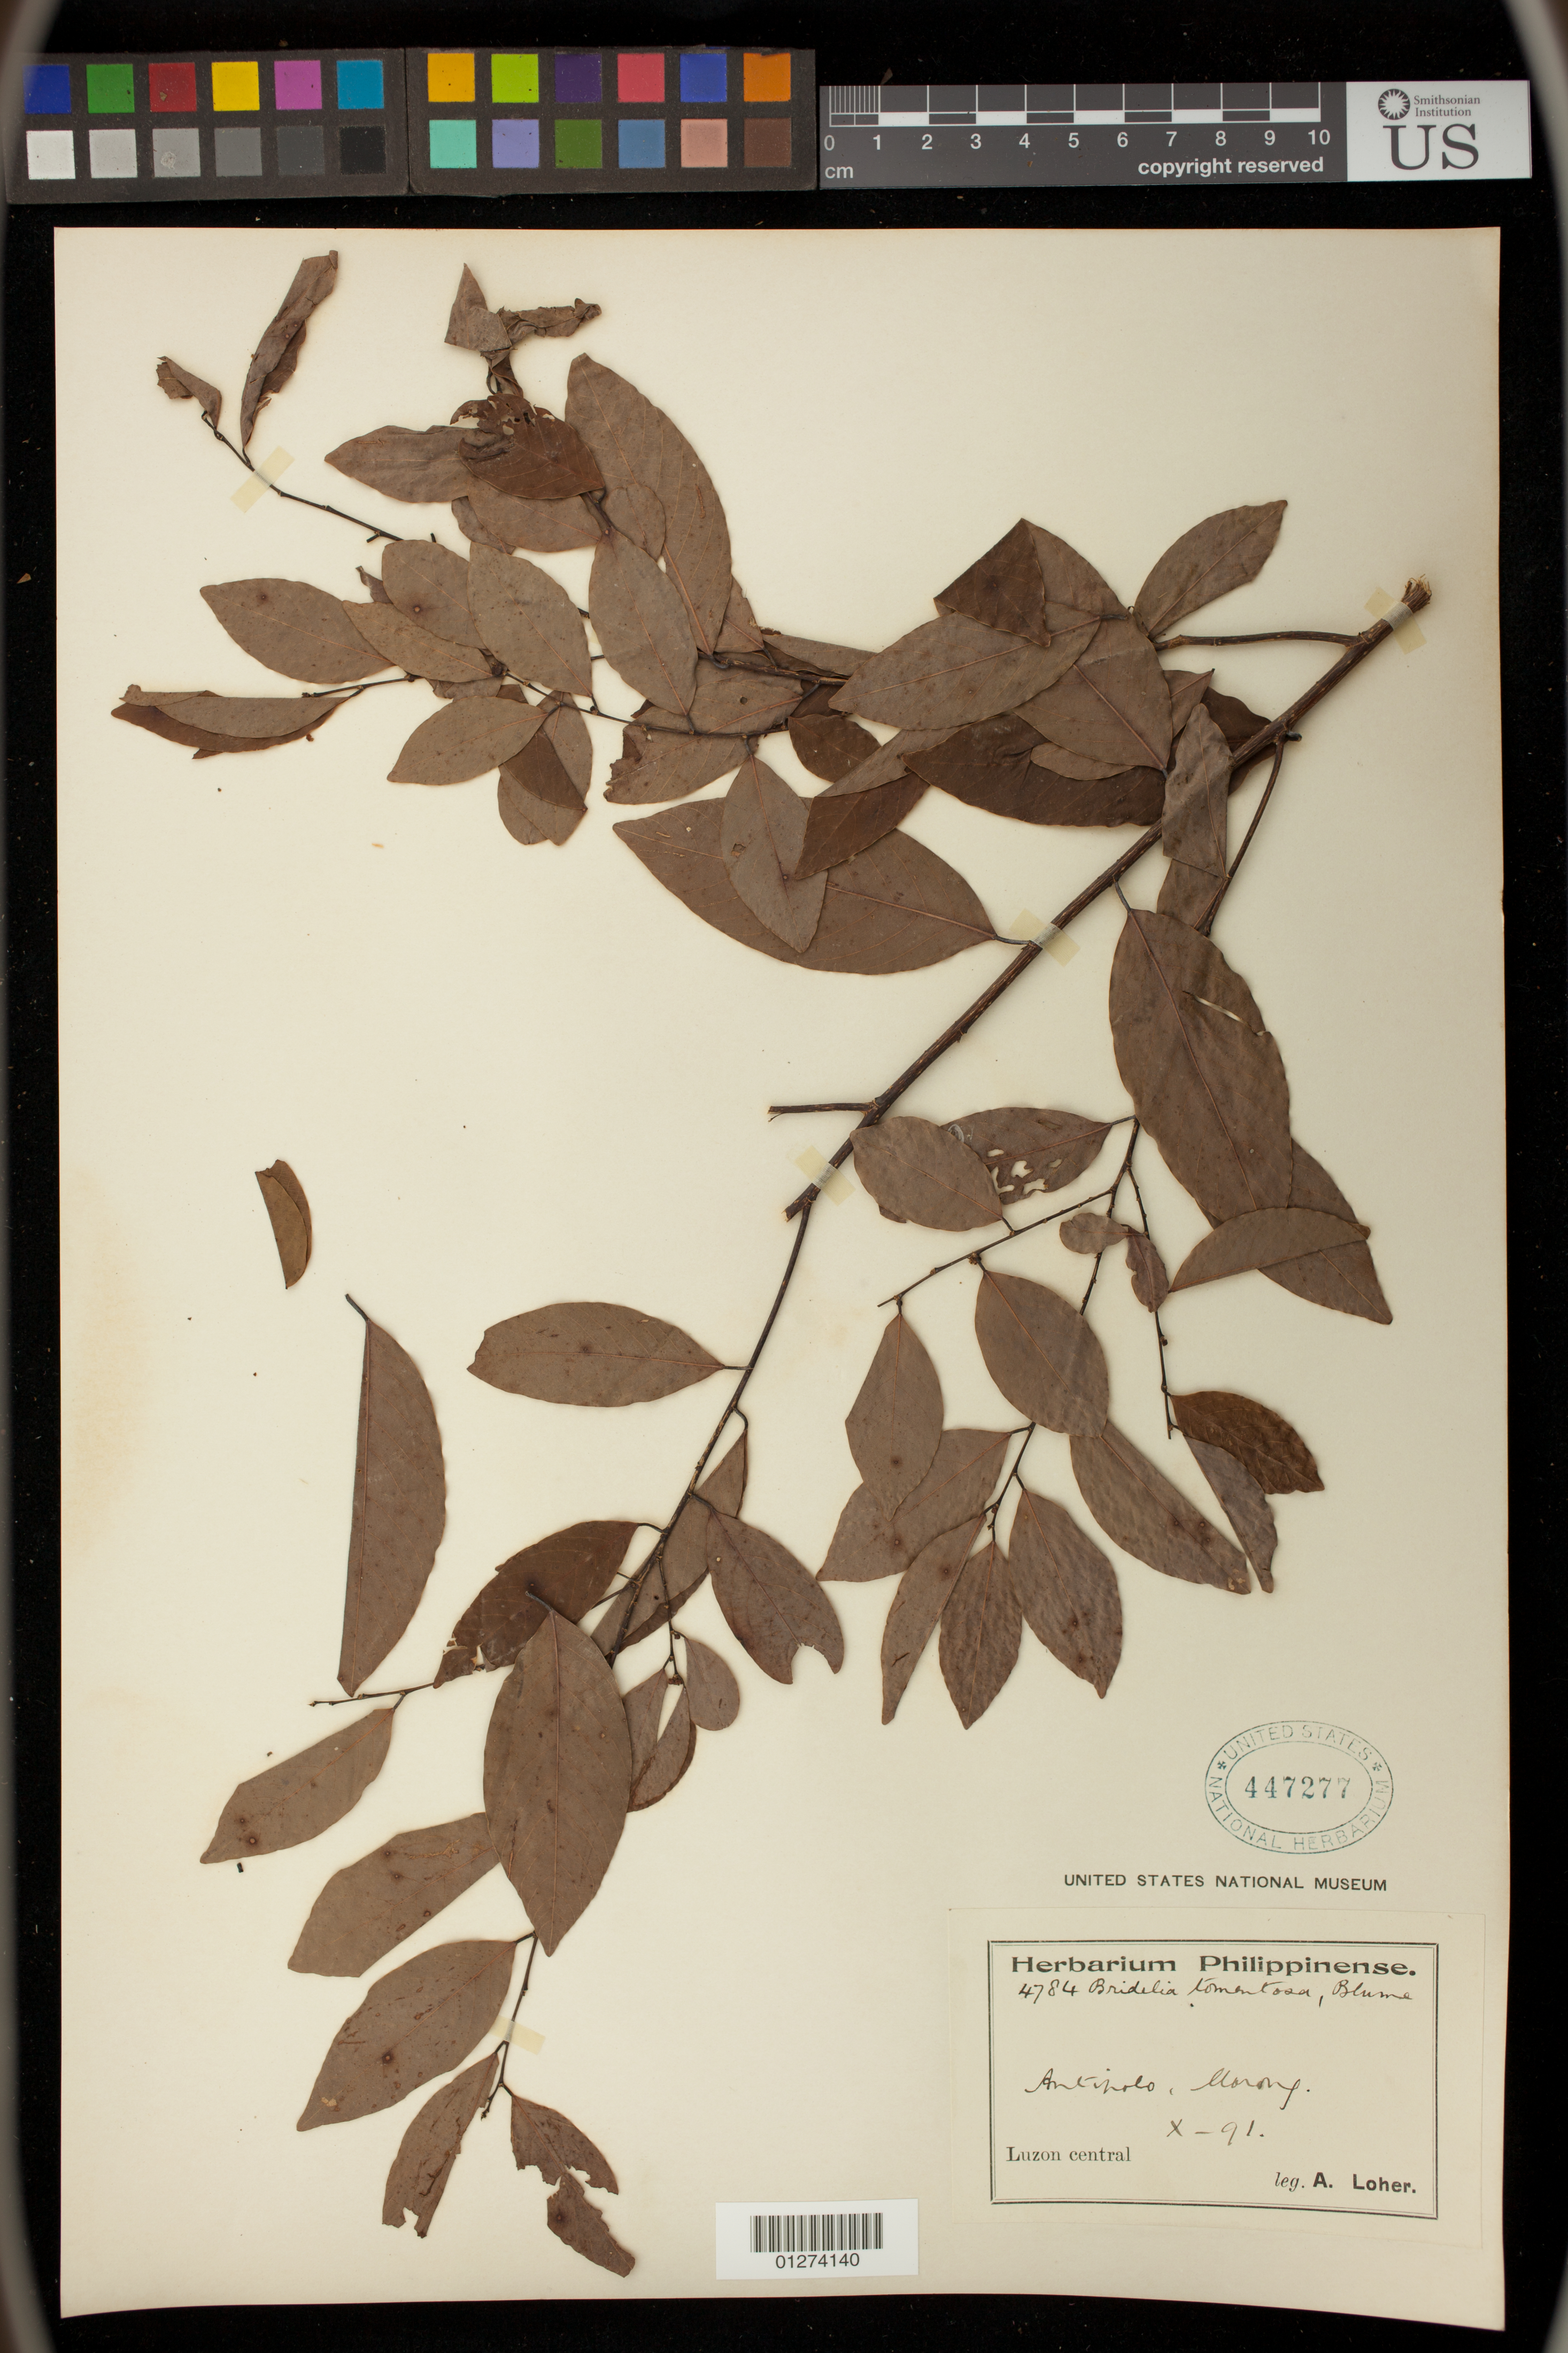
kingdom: Plantae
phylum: Tracheophyta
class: Magnoliopsida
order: Malpighiales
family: Phyllanthaceae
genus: Bridelia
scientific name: Bridelia tomentosa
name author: Blume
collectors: A. Loher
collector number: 4784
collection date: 1891-10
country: Philippines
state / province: Calabarzon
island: Luzon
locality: Antipolo, Morong, Luzon central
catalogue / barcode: US 447277